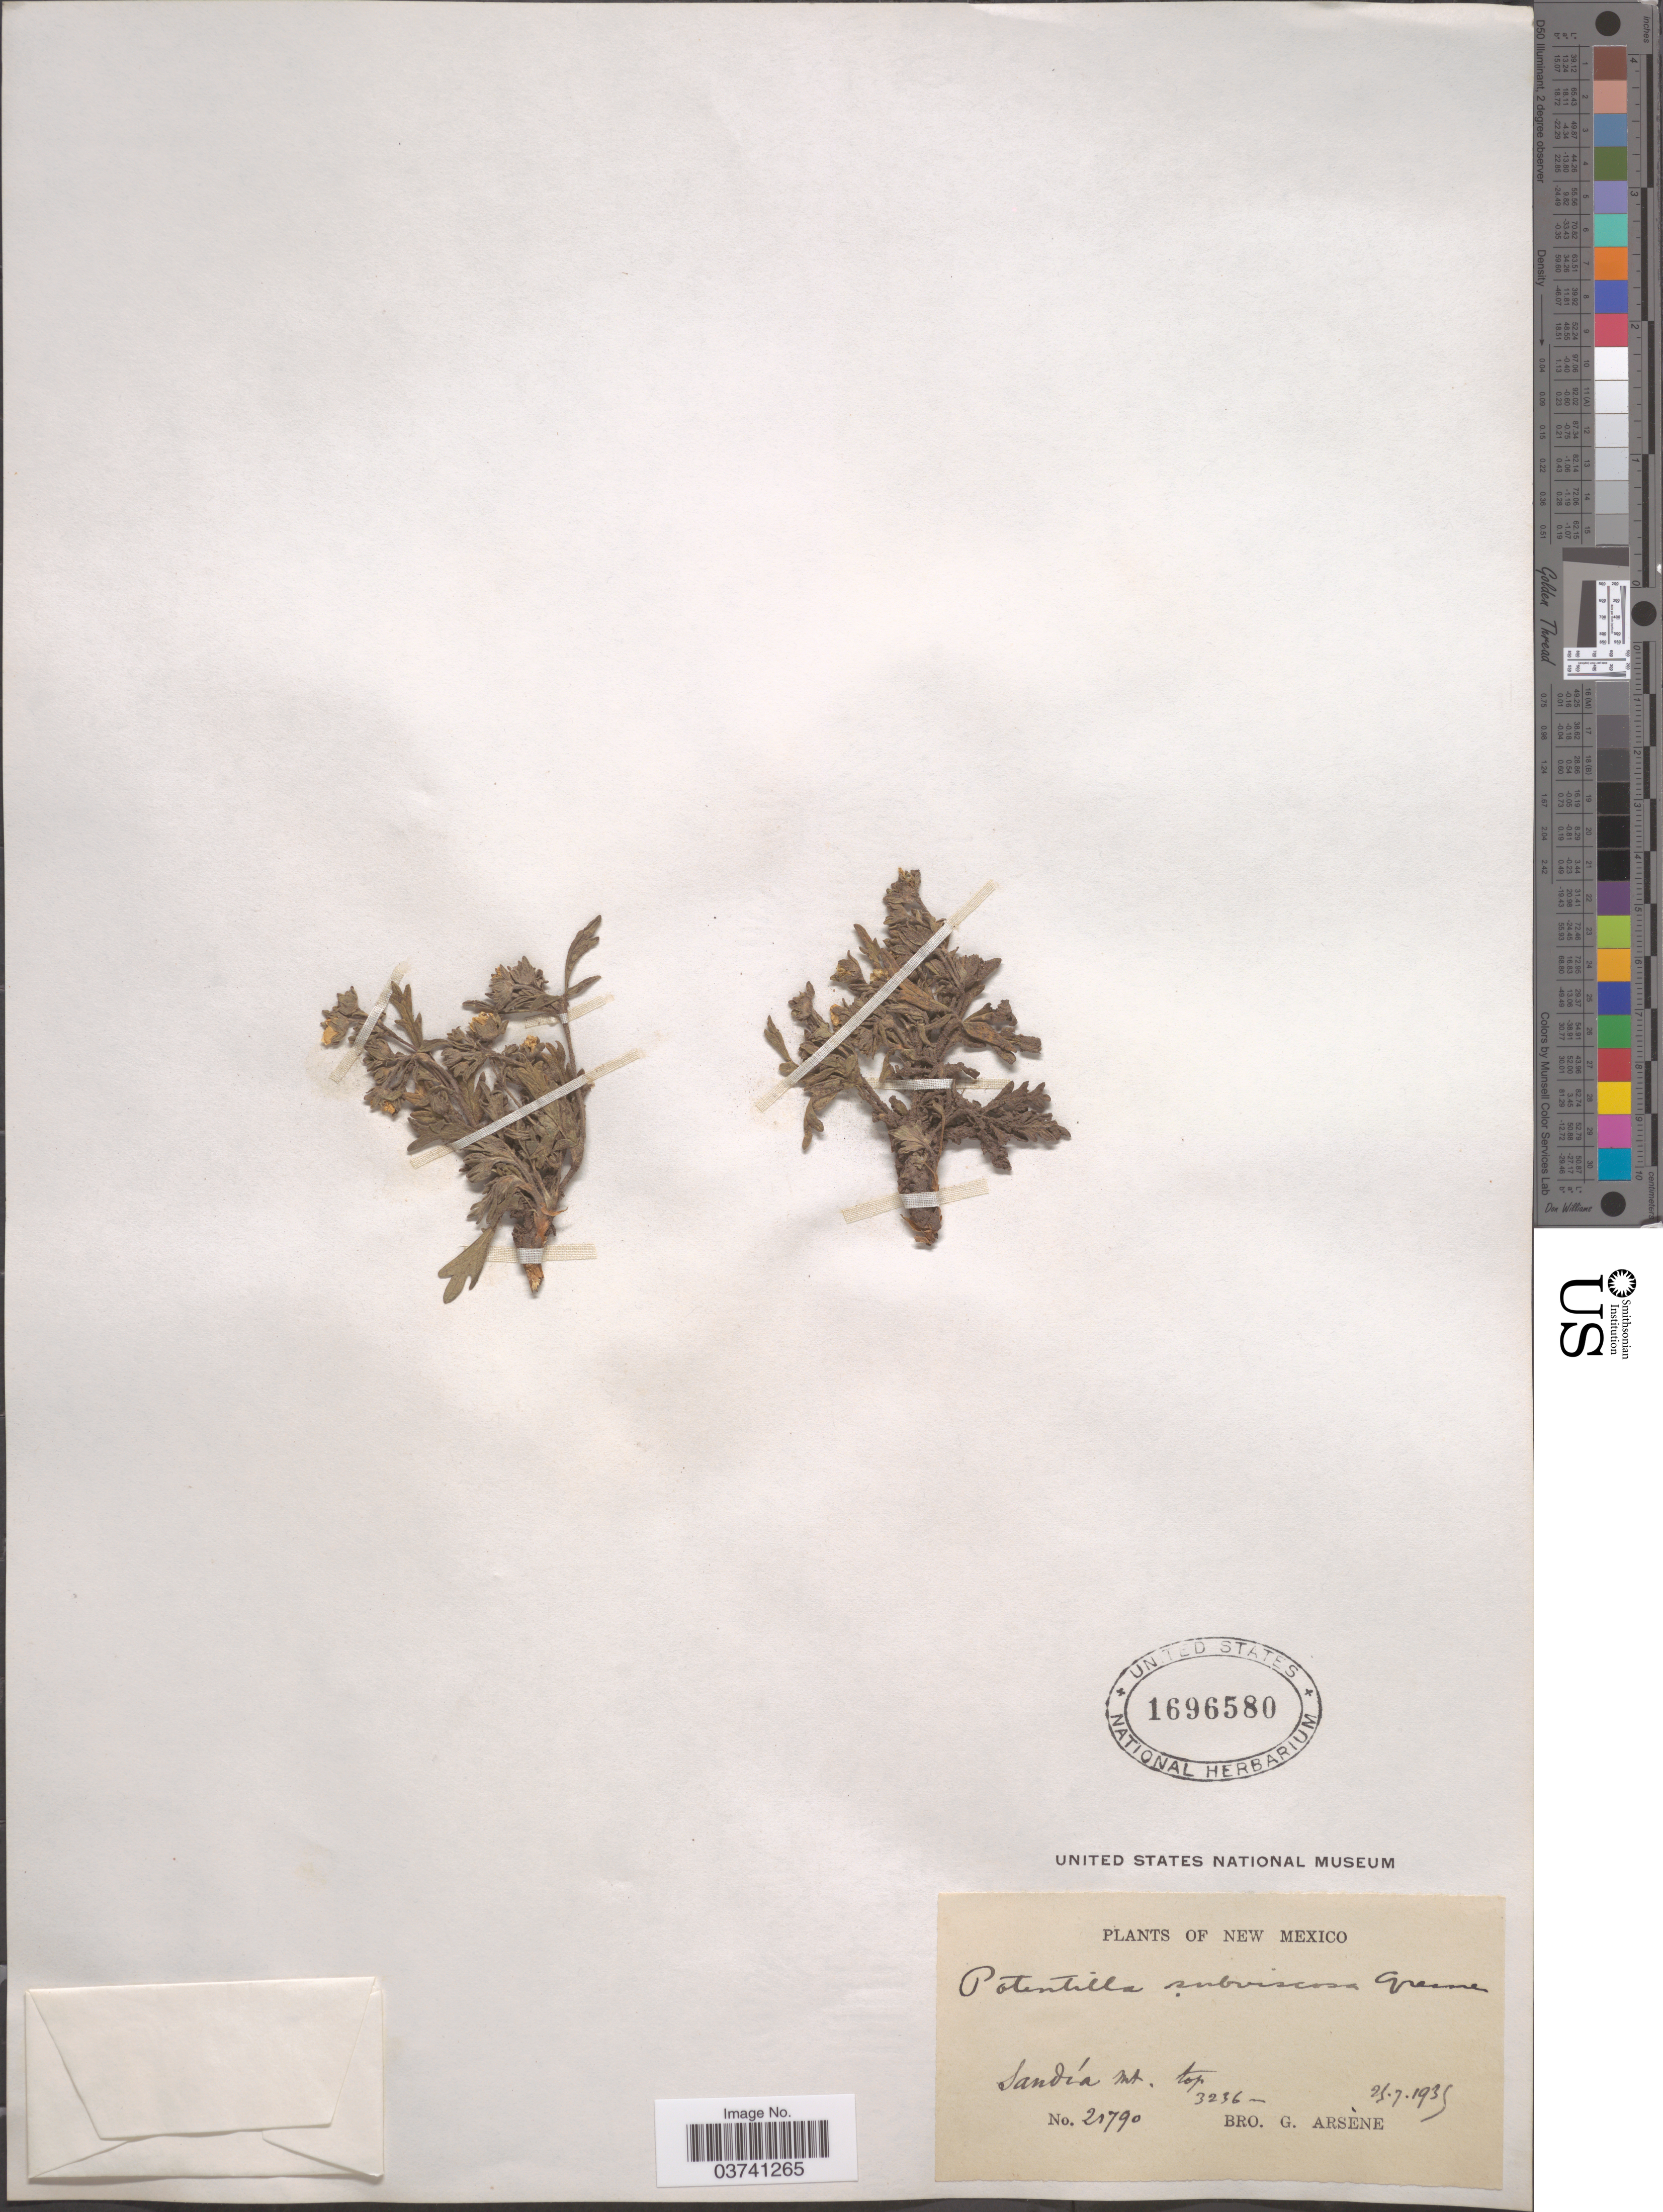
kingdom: Plantae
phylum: Tracheophyta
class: Magnoliopsida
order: Rosales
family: Rosaceae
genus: Potentilla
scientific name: Potentilla subviscosa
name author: Greene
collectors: Bro. G. Arsène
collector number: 21790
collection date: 1939-07-29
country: United States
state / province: New Mexico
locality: Sandia Mt. top.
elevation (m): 3236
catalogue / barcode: US 1696580